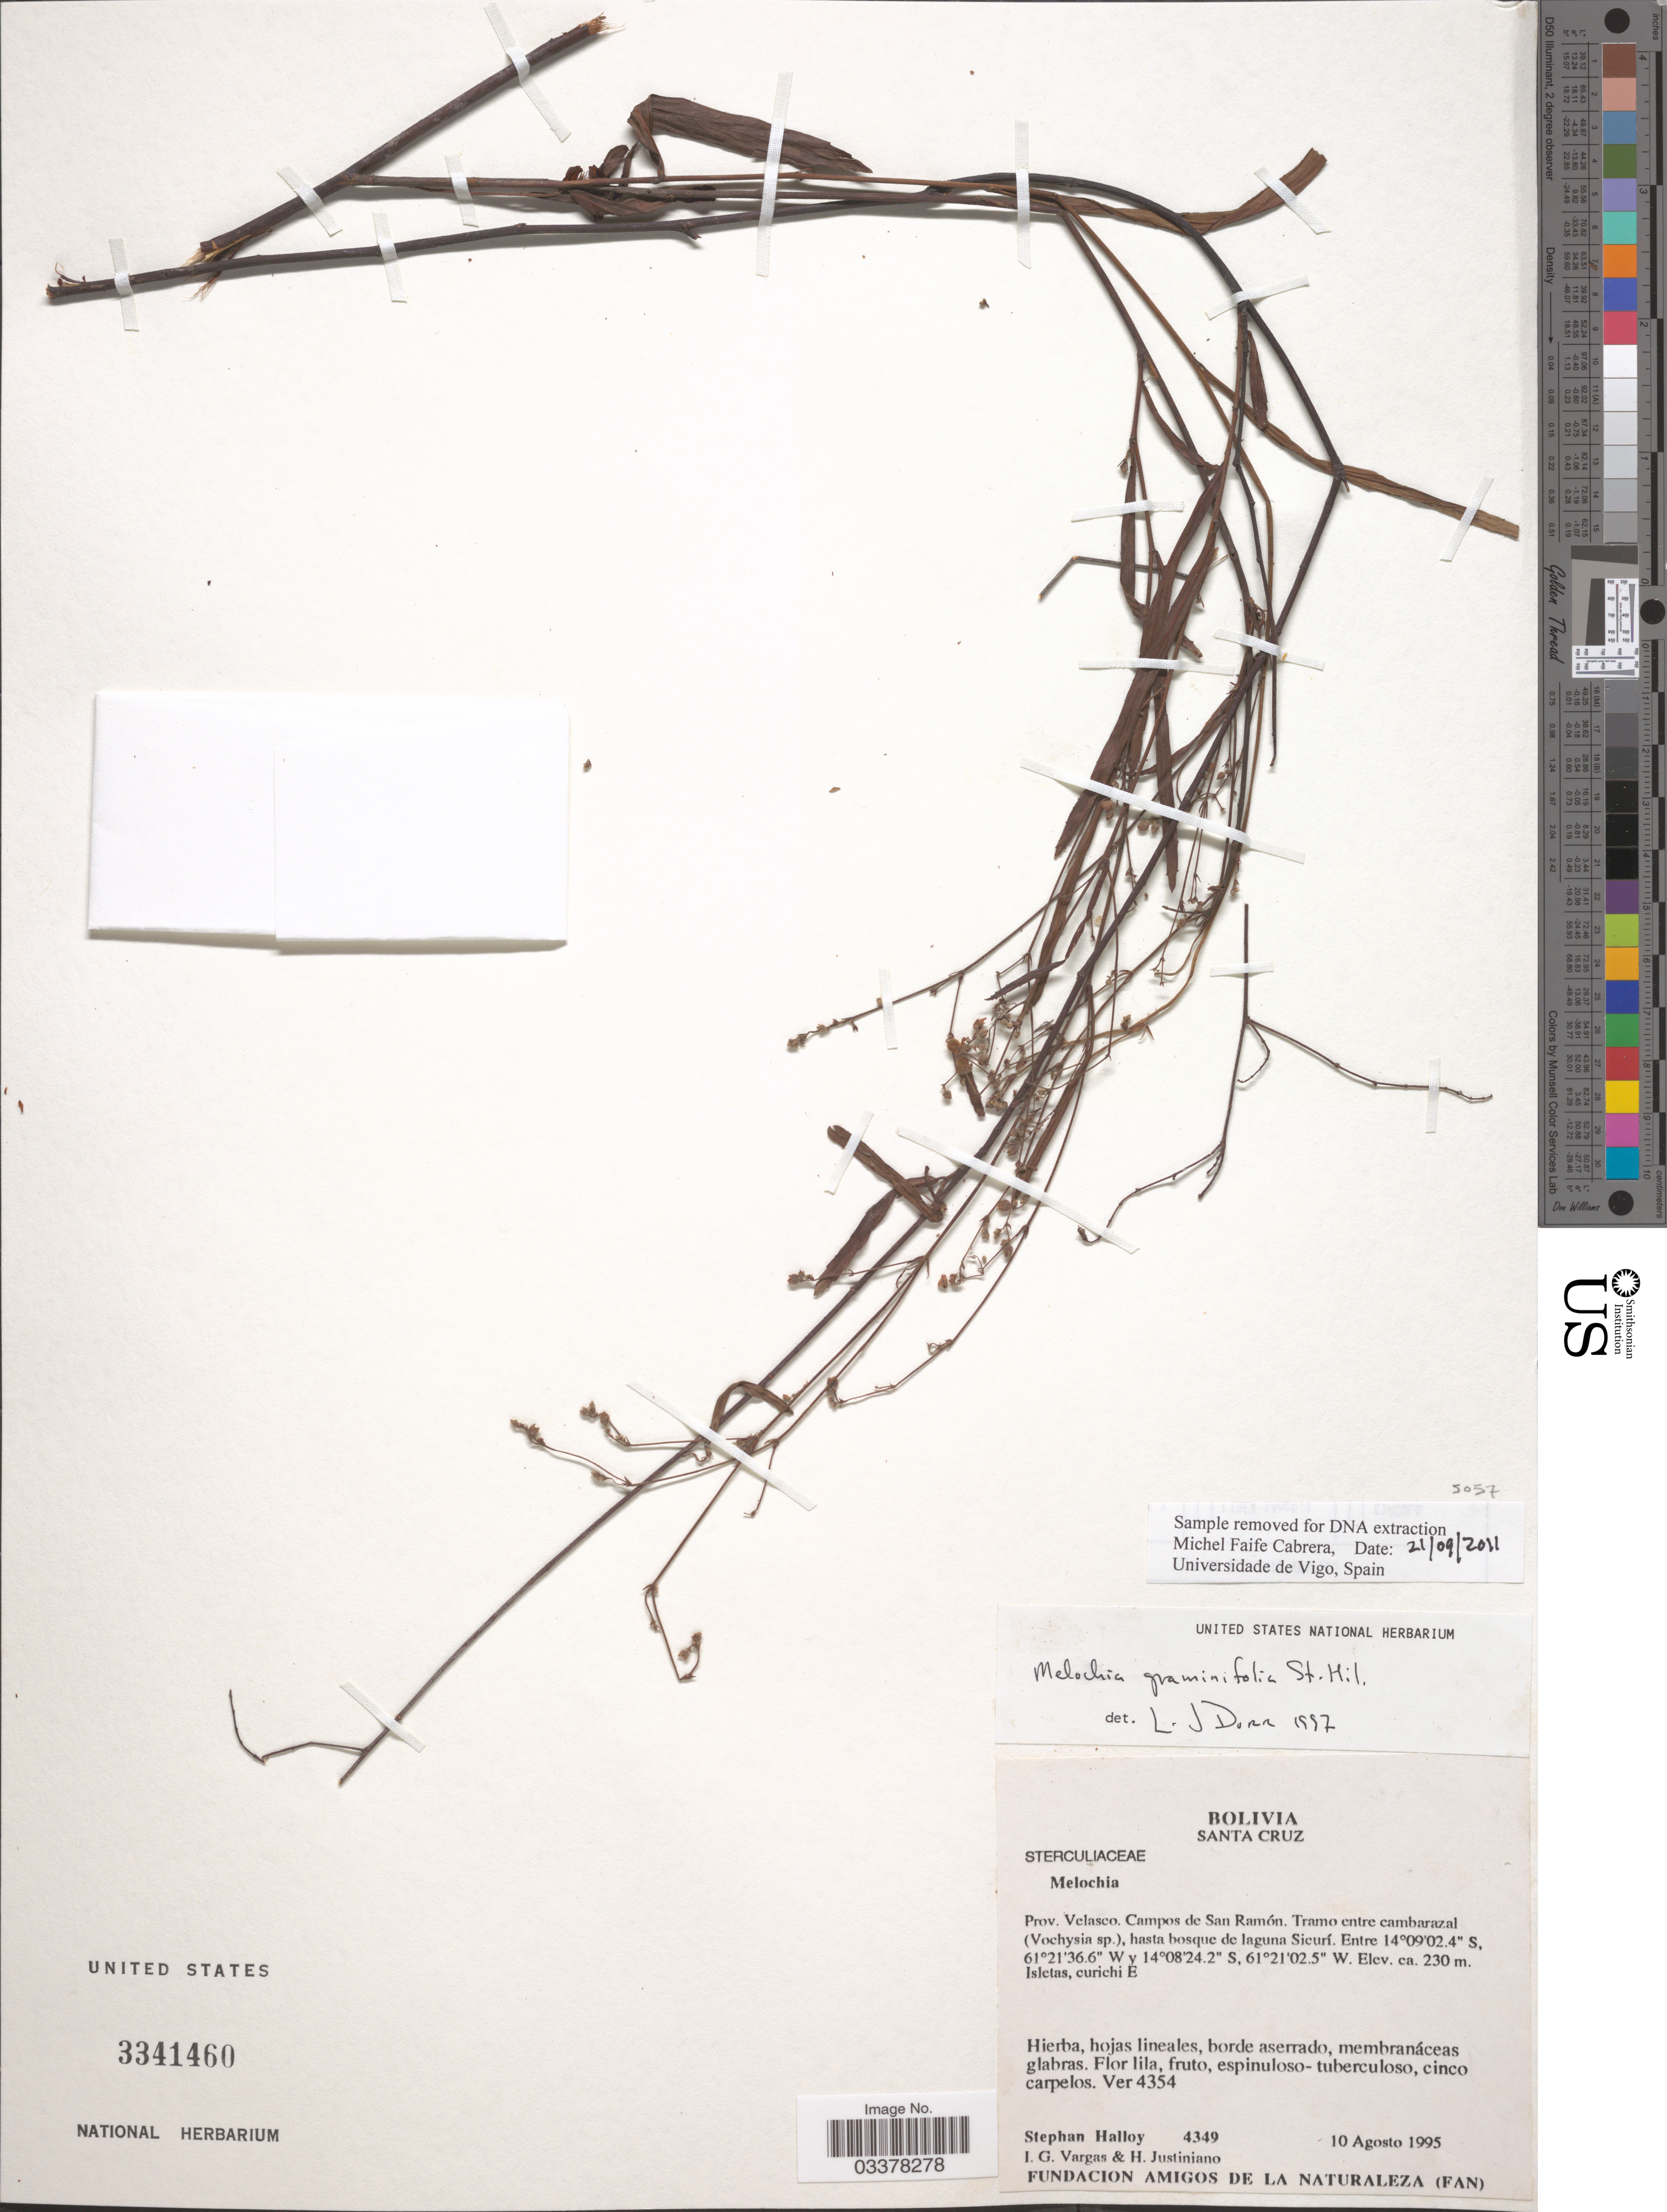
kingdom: Plantae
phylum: Tracheophyta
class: Magnoliopsida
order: Malvales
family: Malvaceae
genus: Melochia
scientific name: Melochia graminifolia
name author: A. St.-Hil.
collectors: S. Halloy, I. Vargas & H. Justiniano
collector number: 4349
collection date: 1995-08-10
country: Bolivia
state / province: Santa Cruz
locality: Prov. Velasco. Campos de San Ramón. Tramo entre cambarazal, hasta bosque de laguna Sicurí. Isletas, curichi E.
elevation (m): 230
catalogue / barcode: US 3341460